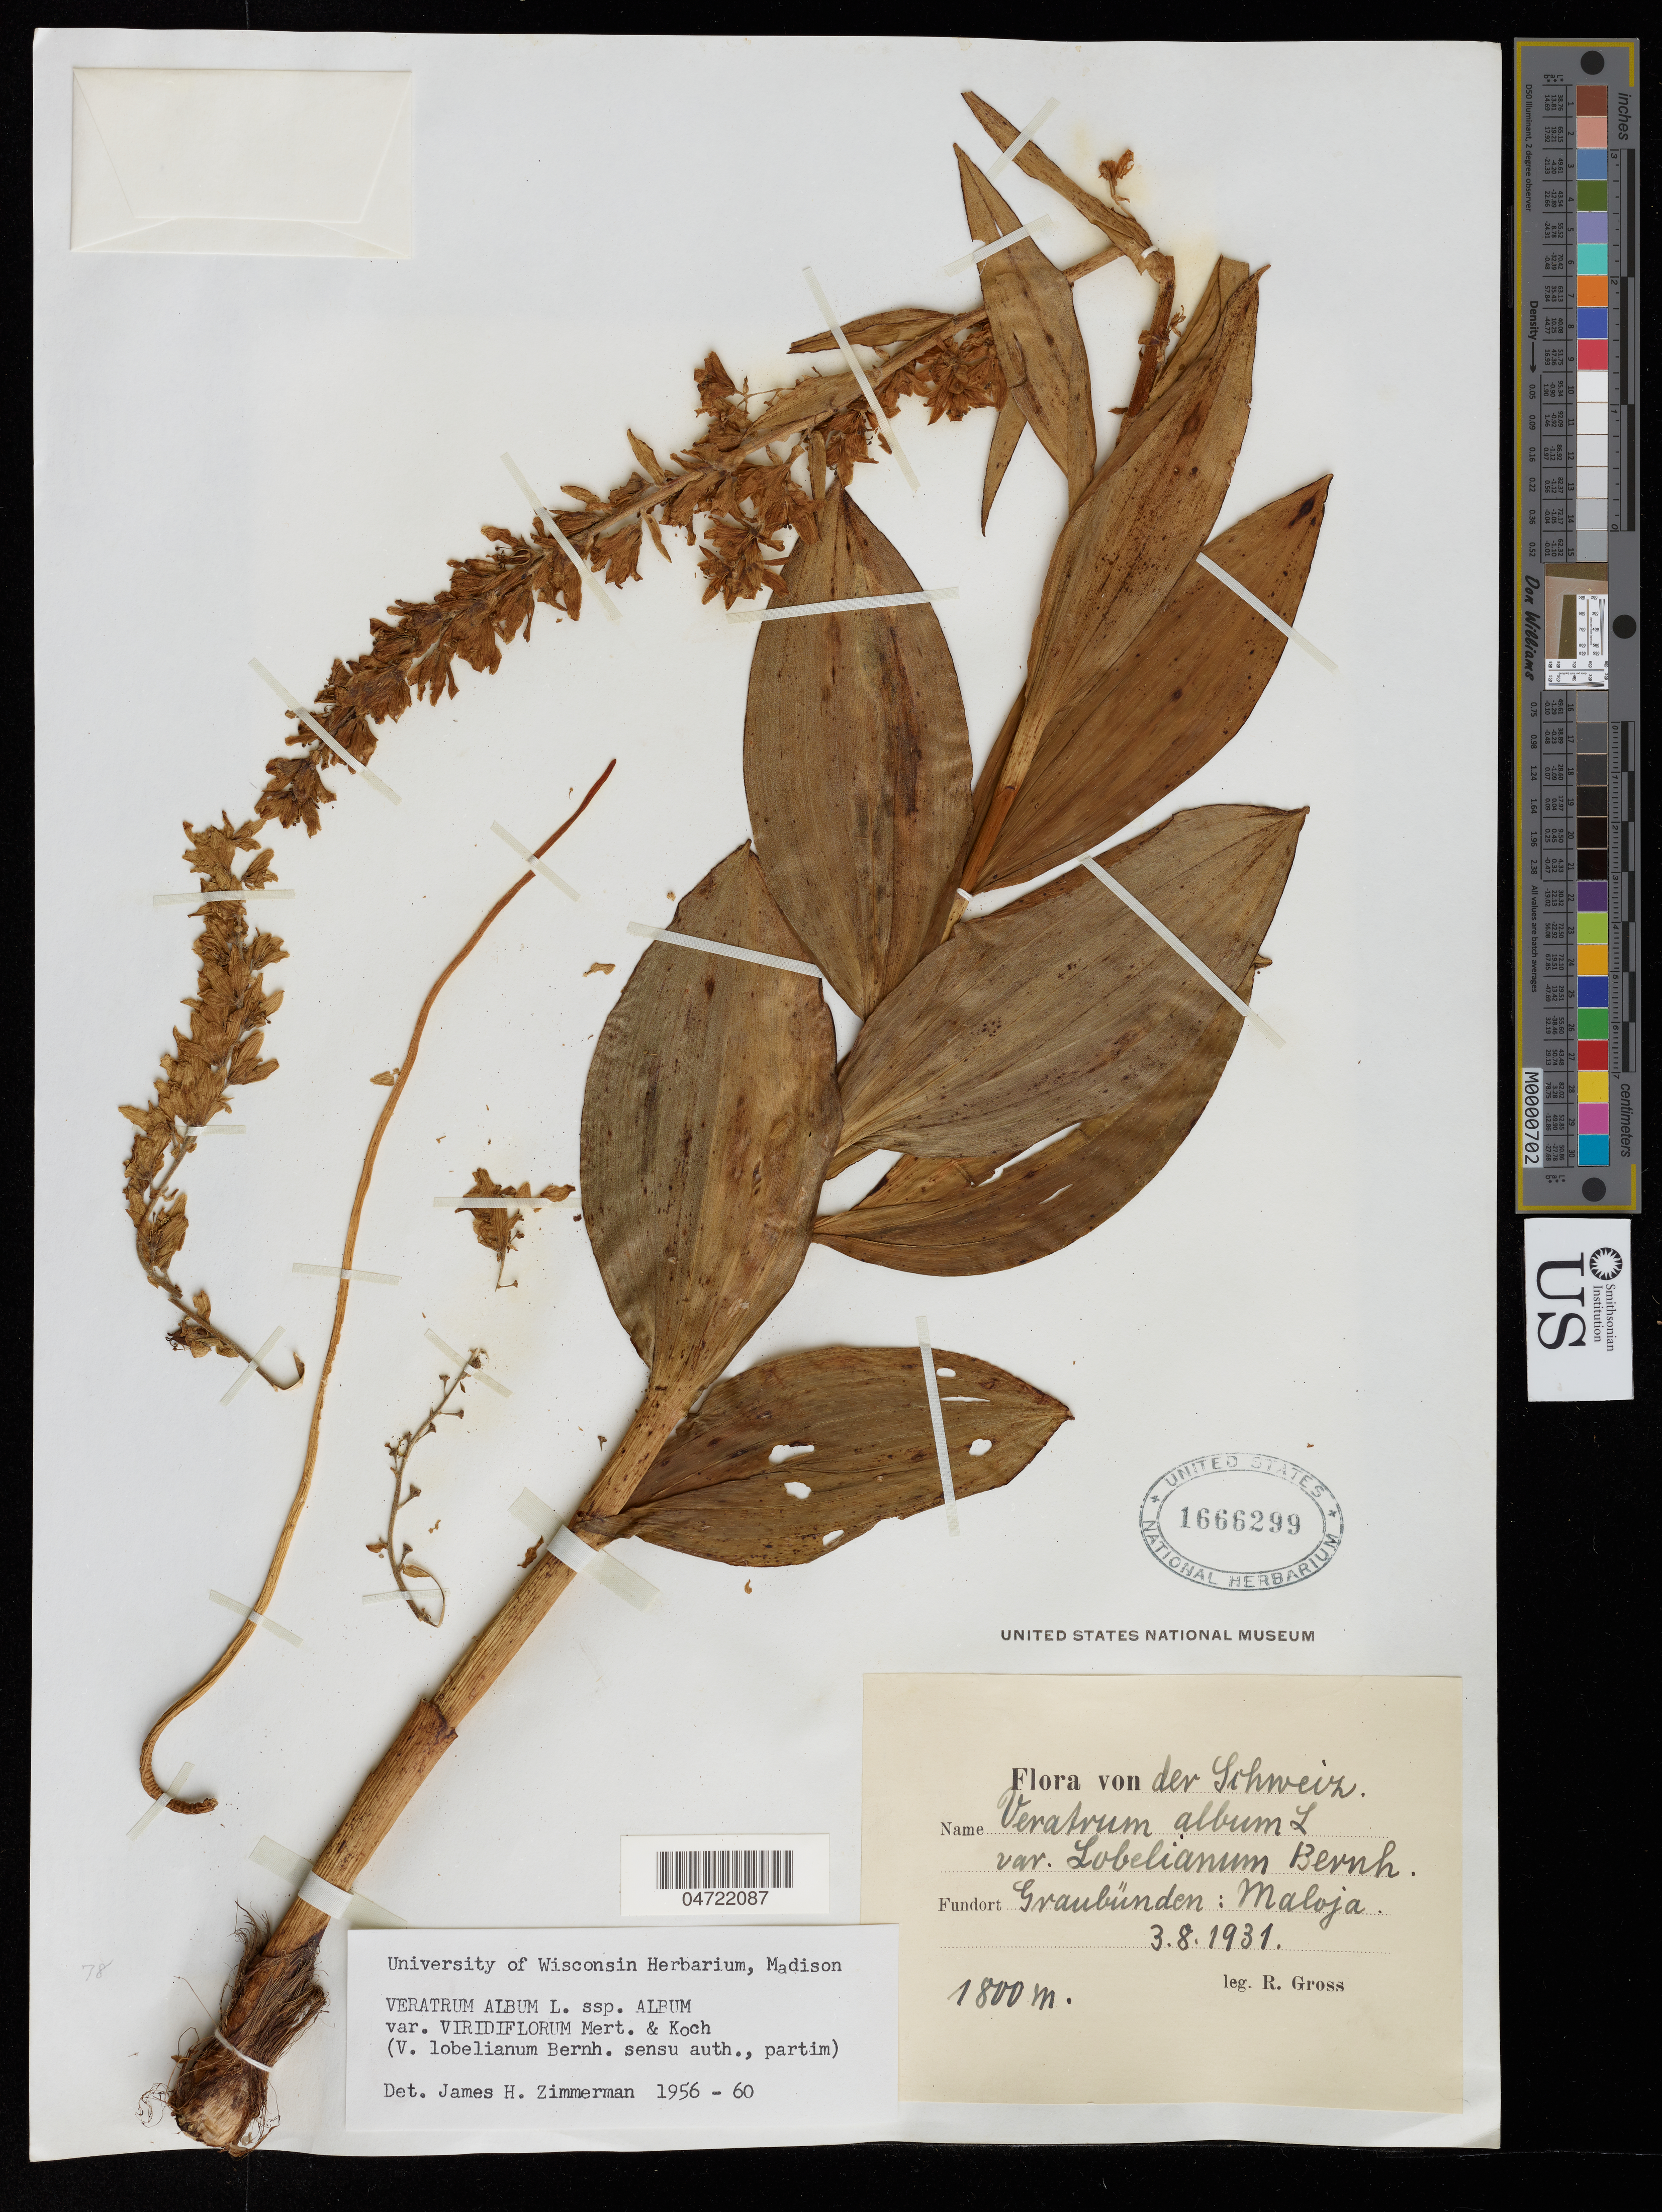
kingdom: Plantae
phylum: Tracheophyta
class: Liliopsida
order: Liliales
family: Melanthiaceae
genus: Veratrum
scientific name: Veratrum album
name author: L.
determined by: Zimmerman, James Hall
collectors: R. Gross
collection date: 1931-08-03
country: Switzerland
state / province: Graubunden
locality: Schweiz. Maloja.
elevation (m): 1800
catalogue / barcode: US 1666299